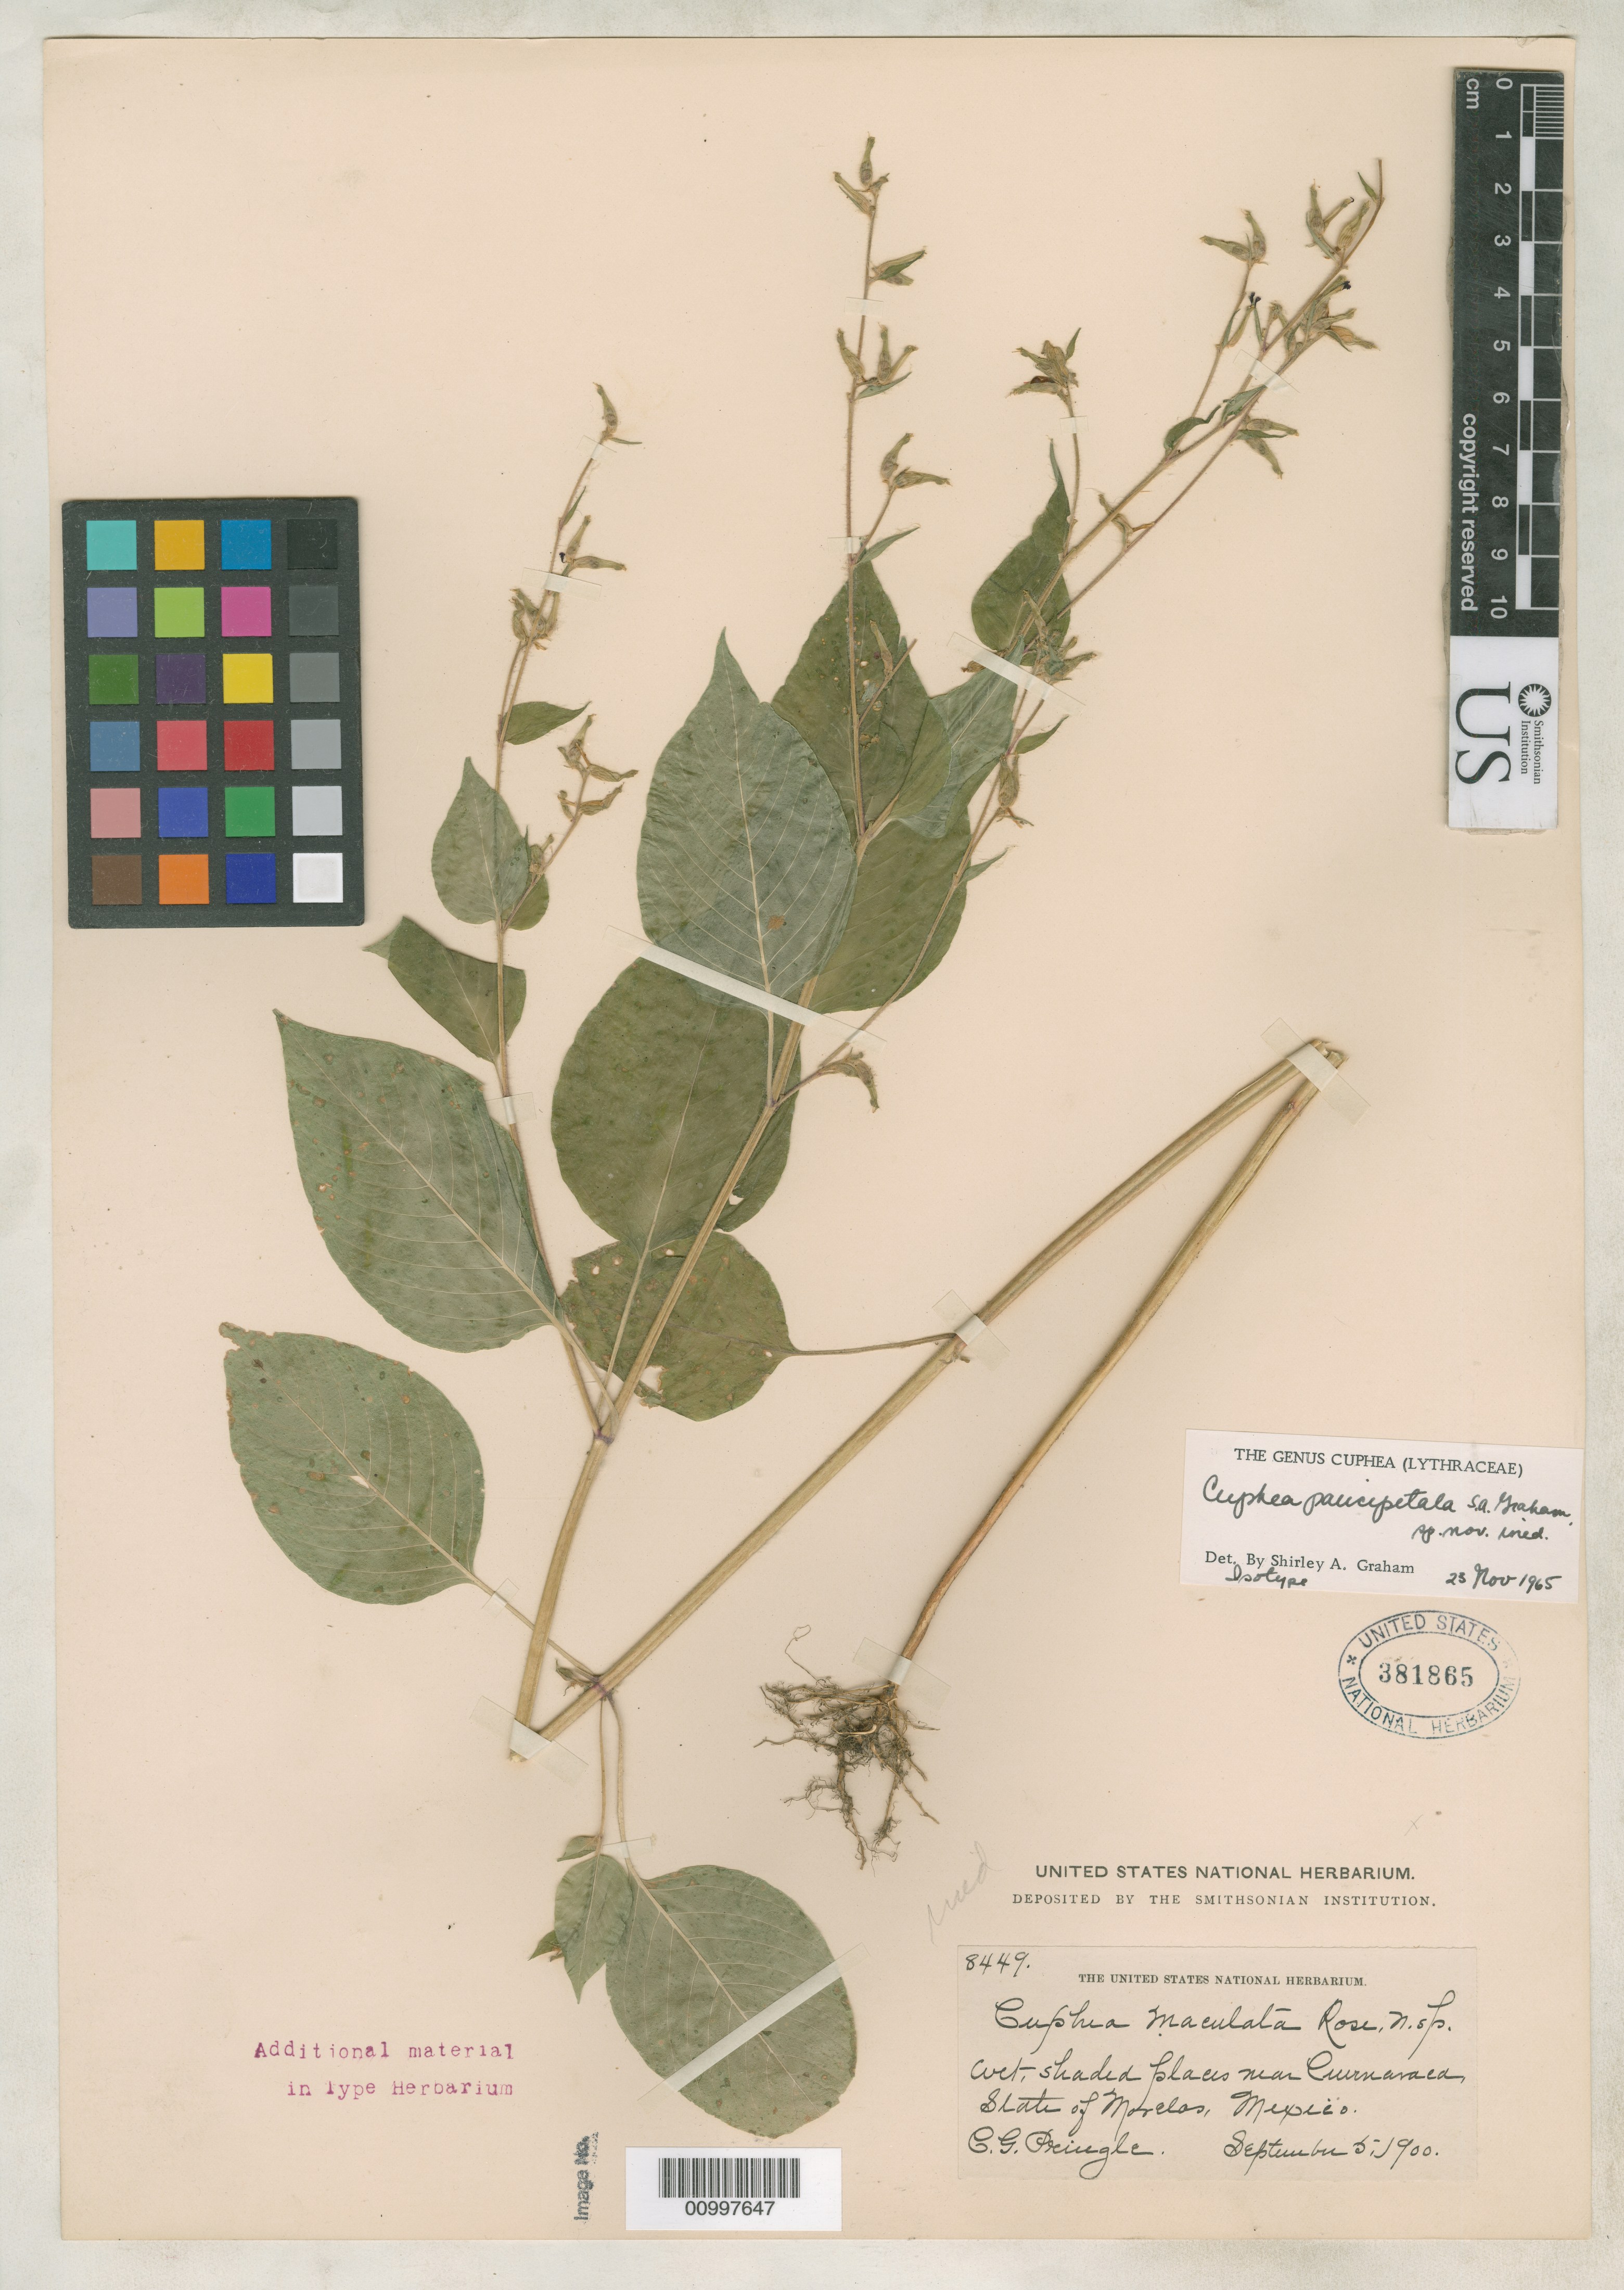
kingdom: Plantae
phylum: Tracheophyta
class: Magnoliopsida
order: Myrtales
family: Lythraceae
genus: Cuphea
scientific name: Cuphea paucipetala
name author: S.A. Graham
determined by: Graham, Shirley Ann Tousch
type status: Isotype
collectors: C. G. Pringle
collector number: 8449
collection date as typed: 05 Sep 1900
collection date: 1900-09-05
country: Mexico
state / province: Morelos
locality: Wet shaded places near Cuernavaca.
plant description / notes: Originally labeled as "Cuphea maculata Rose, n. sp." [ined. Name, apparently never published]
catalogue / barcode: US 381865